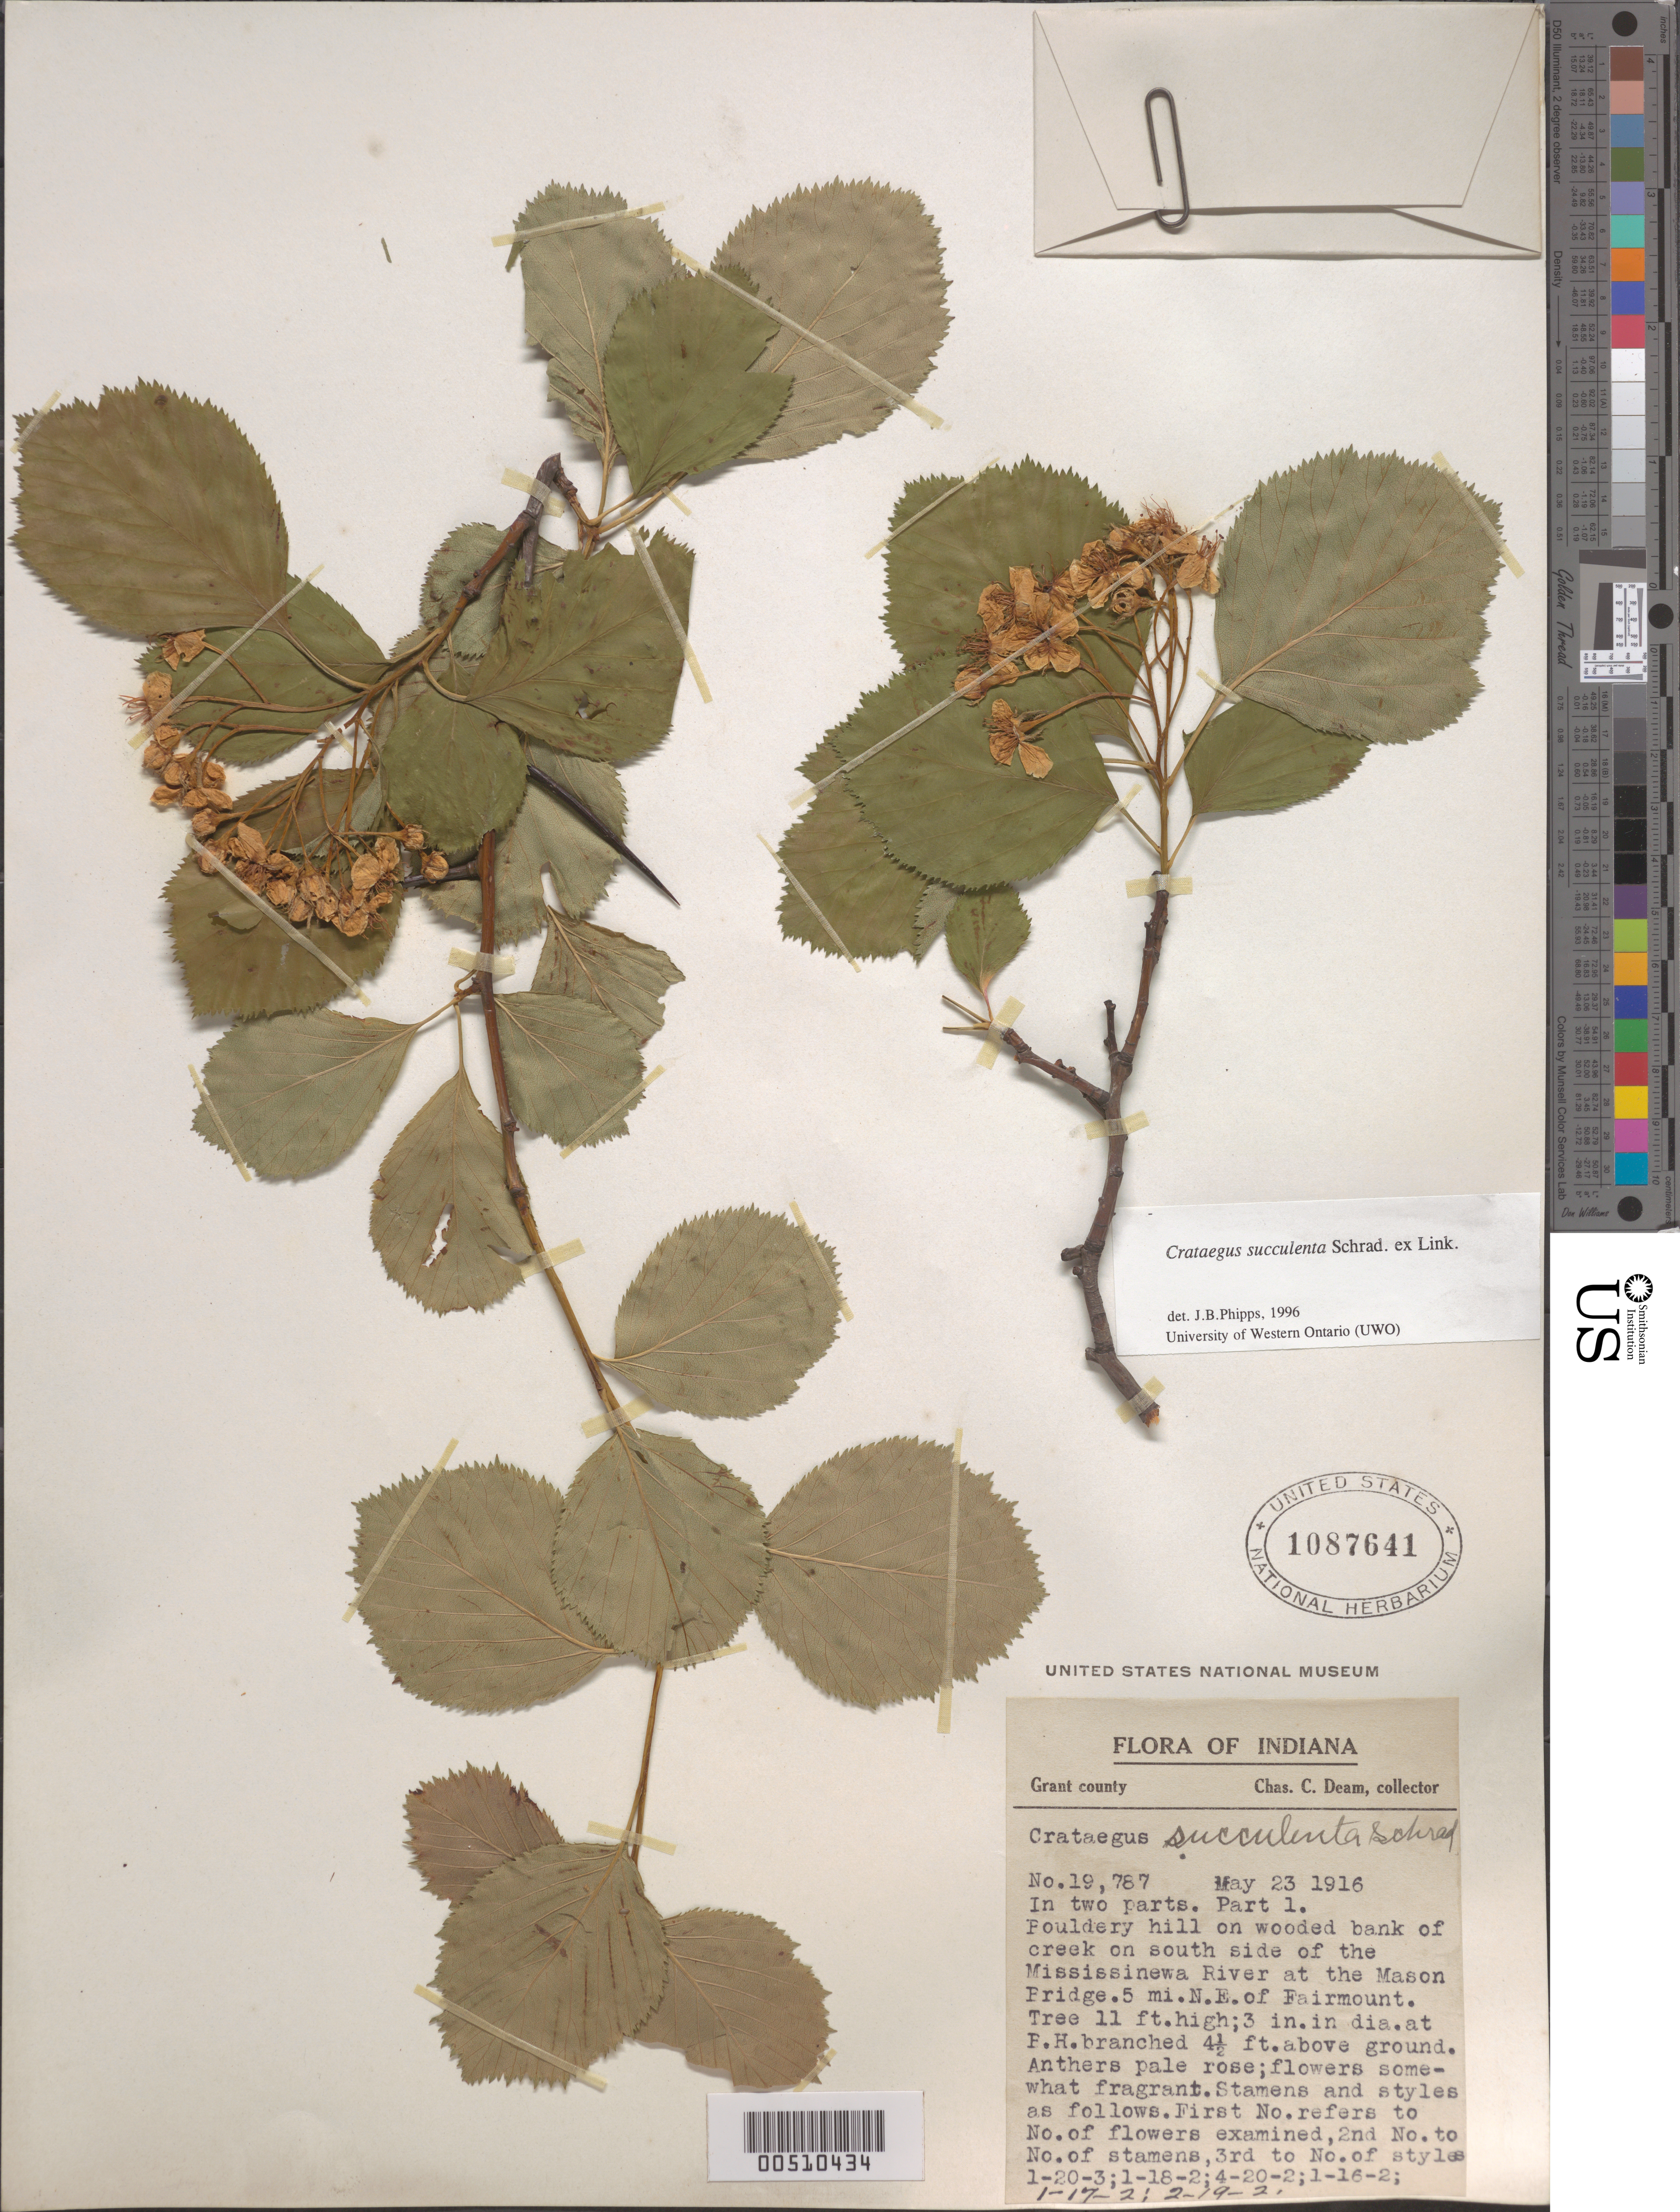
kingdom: Plantae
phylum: Tracheophyta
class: Magnoliopsida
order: Rosales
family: Rosaceae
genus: Crataegus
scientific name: Crataegus succulenta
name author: Schrad. ex Link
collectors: C. C. Deam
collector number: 19787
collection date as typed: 23 May 1916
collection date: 1916-05-23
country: United States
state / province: Indiana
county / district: Grant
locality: Pouldery Hill on wooded bank of S side of the Mississinewa River at the Mason Bridge 0.5 mi. NE of Fairmount.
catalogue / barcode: US 1087641